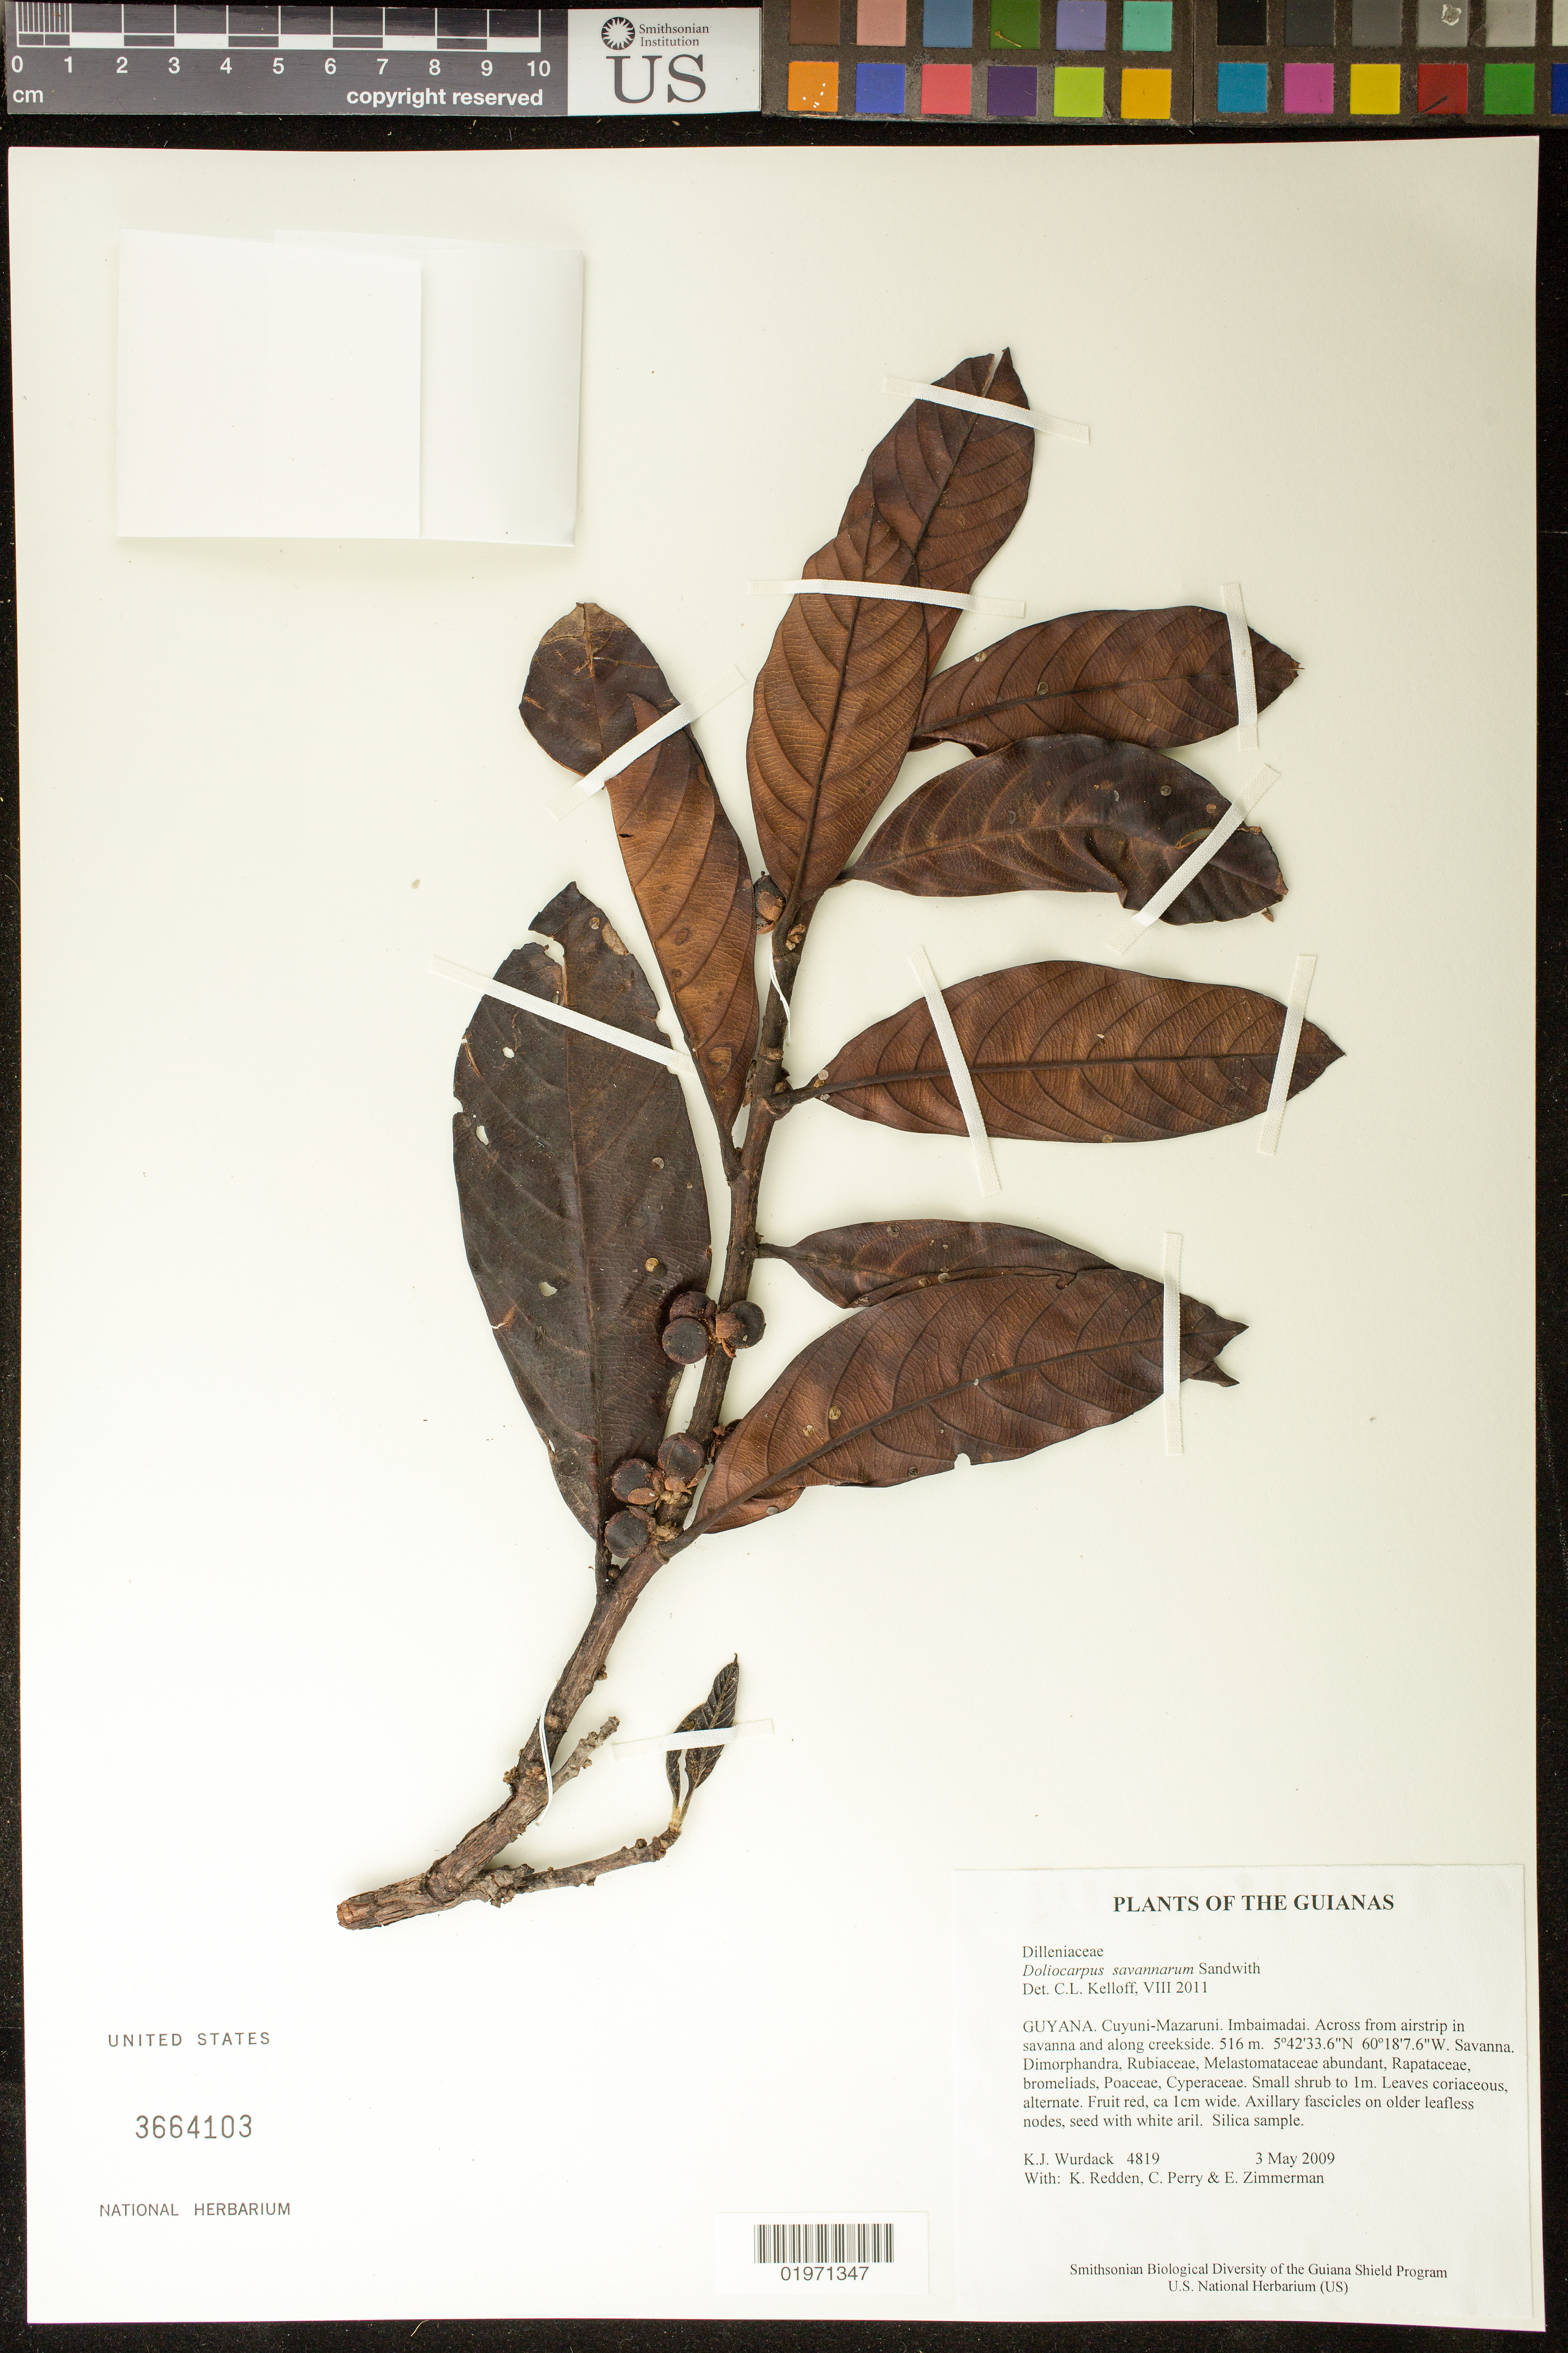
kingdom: Plantae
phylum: Tracheophyta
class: Magnoliopsida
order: Dilleniales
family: Dilleniaceae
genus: Doliocarpus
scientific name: Doliocarpus savannarum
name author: Sandwith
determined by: Kelloff, Carol L., (US), Smithsonian Institution - National Museum of Natural History (UNITED STATES)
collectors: K. Wurdack, K. M. Redden, C. Perry & E. Zimmerman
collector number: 4819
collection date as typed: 3 May 2009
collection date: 2009-05-03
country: Guyana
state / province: Cuyuni-Mazaruni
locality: Imbaimadai. Across from airstrip in savanna and along creekside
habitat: Savanna. Dimorphandra, Rubiaceae, Melastomataceae abundant, Rapataceae, bromeliads, Poaceae, Cyperaceae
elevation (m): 516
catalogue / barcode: US 3664103